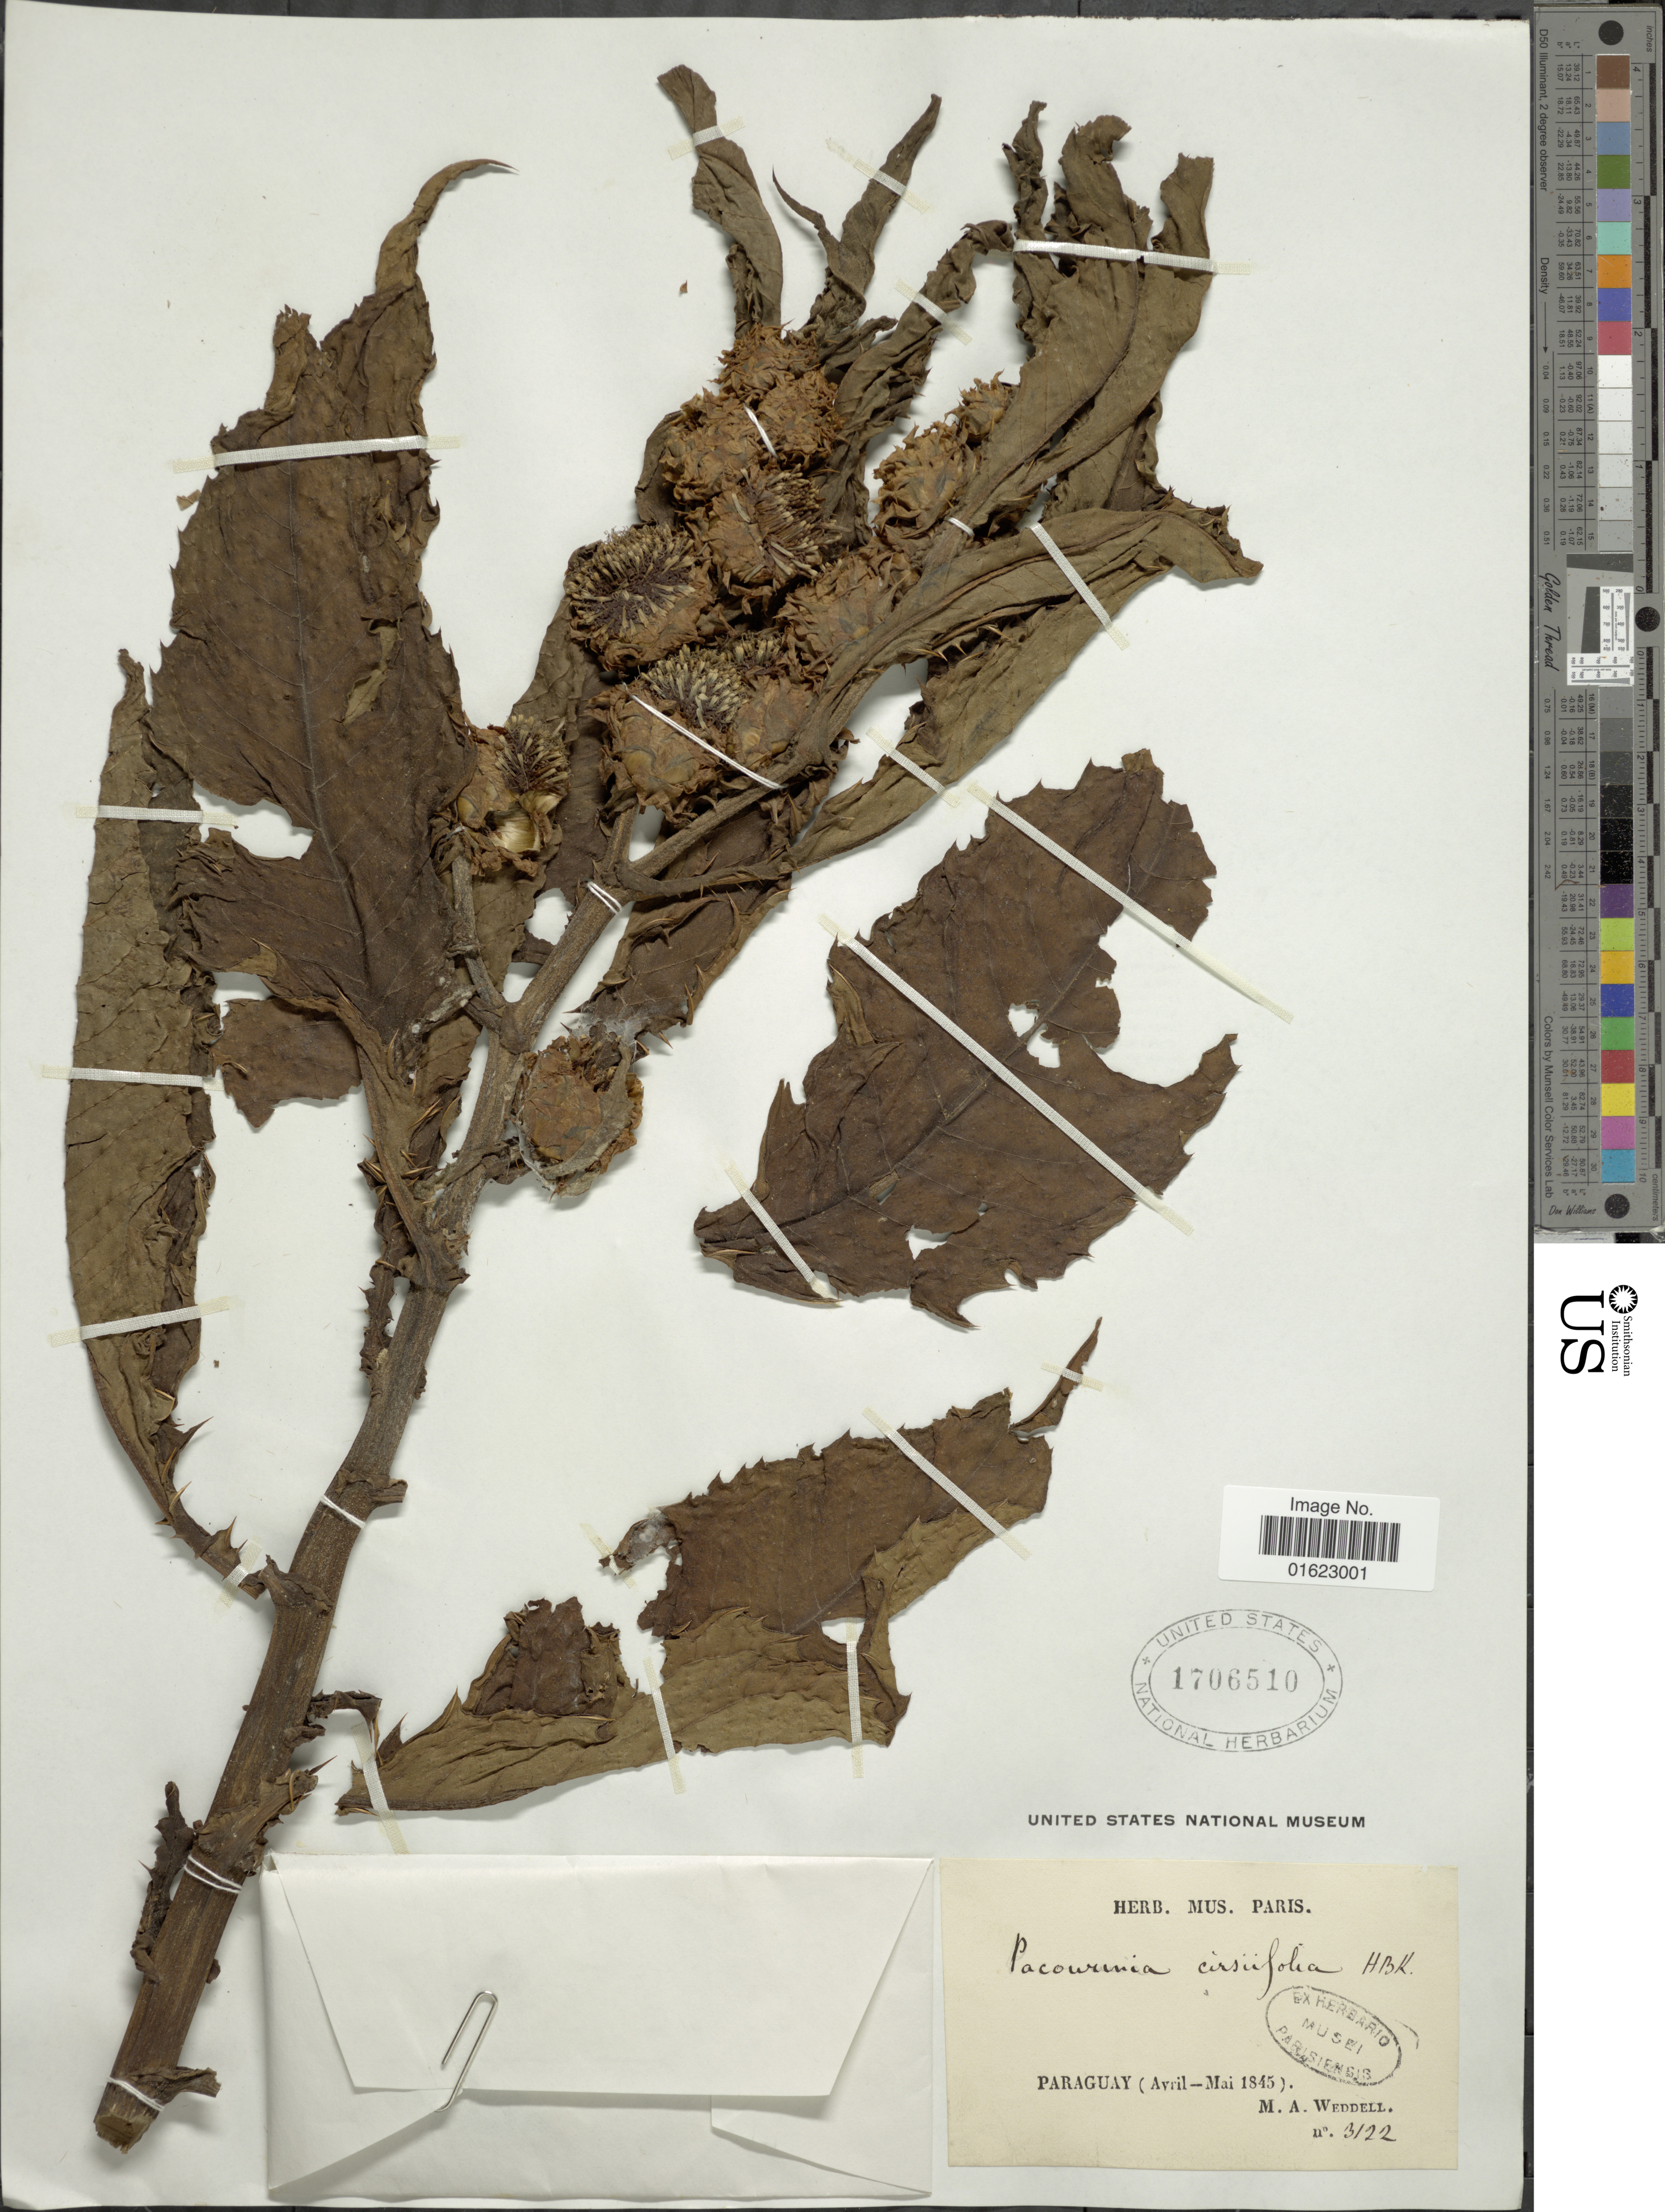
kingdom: Plantae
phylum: Tracheophyta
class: Magnoliopsida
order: Asterales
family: Asteraceae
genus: Pacourina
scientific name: Pacourina edulis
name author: Aubl.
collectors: M. Weddell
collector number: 3122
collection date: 1845-04/1845-05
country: Paraguay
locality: Paraguay.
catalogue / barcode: US 1706510